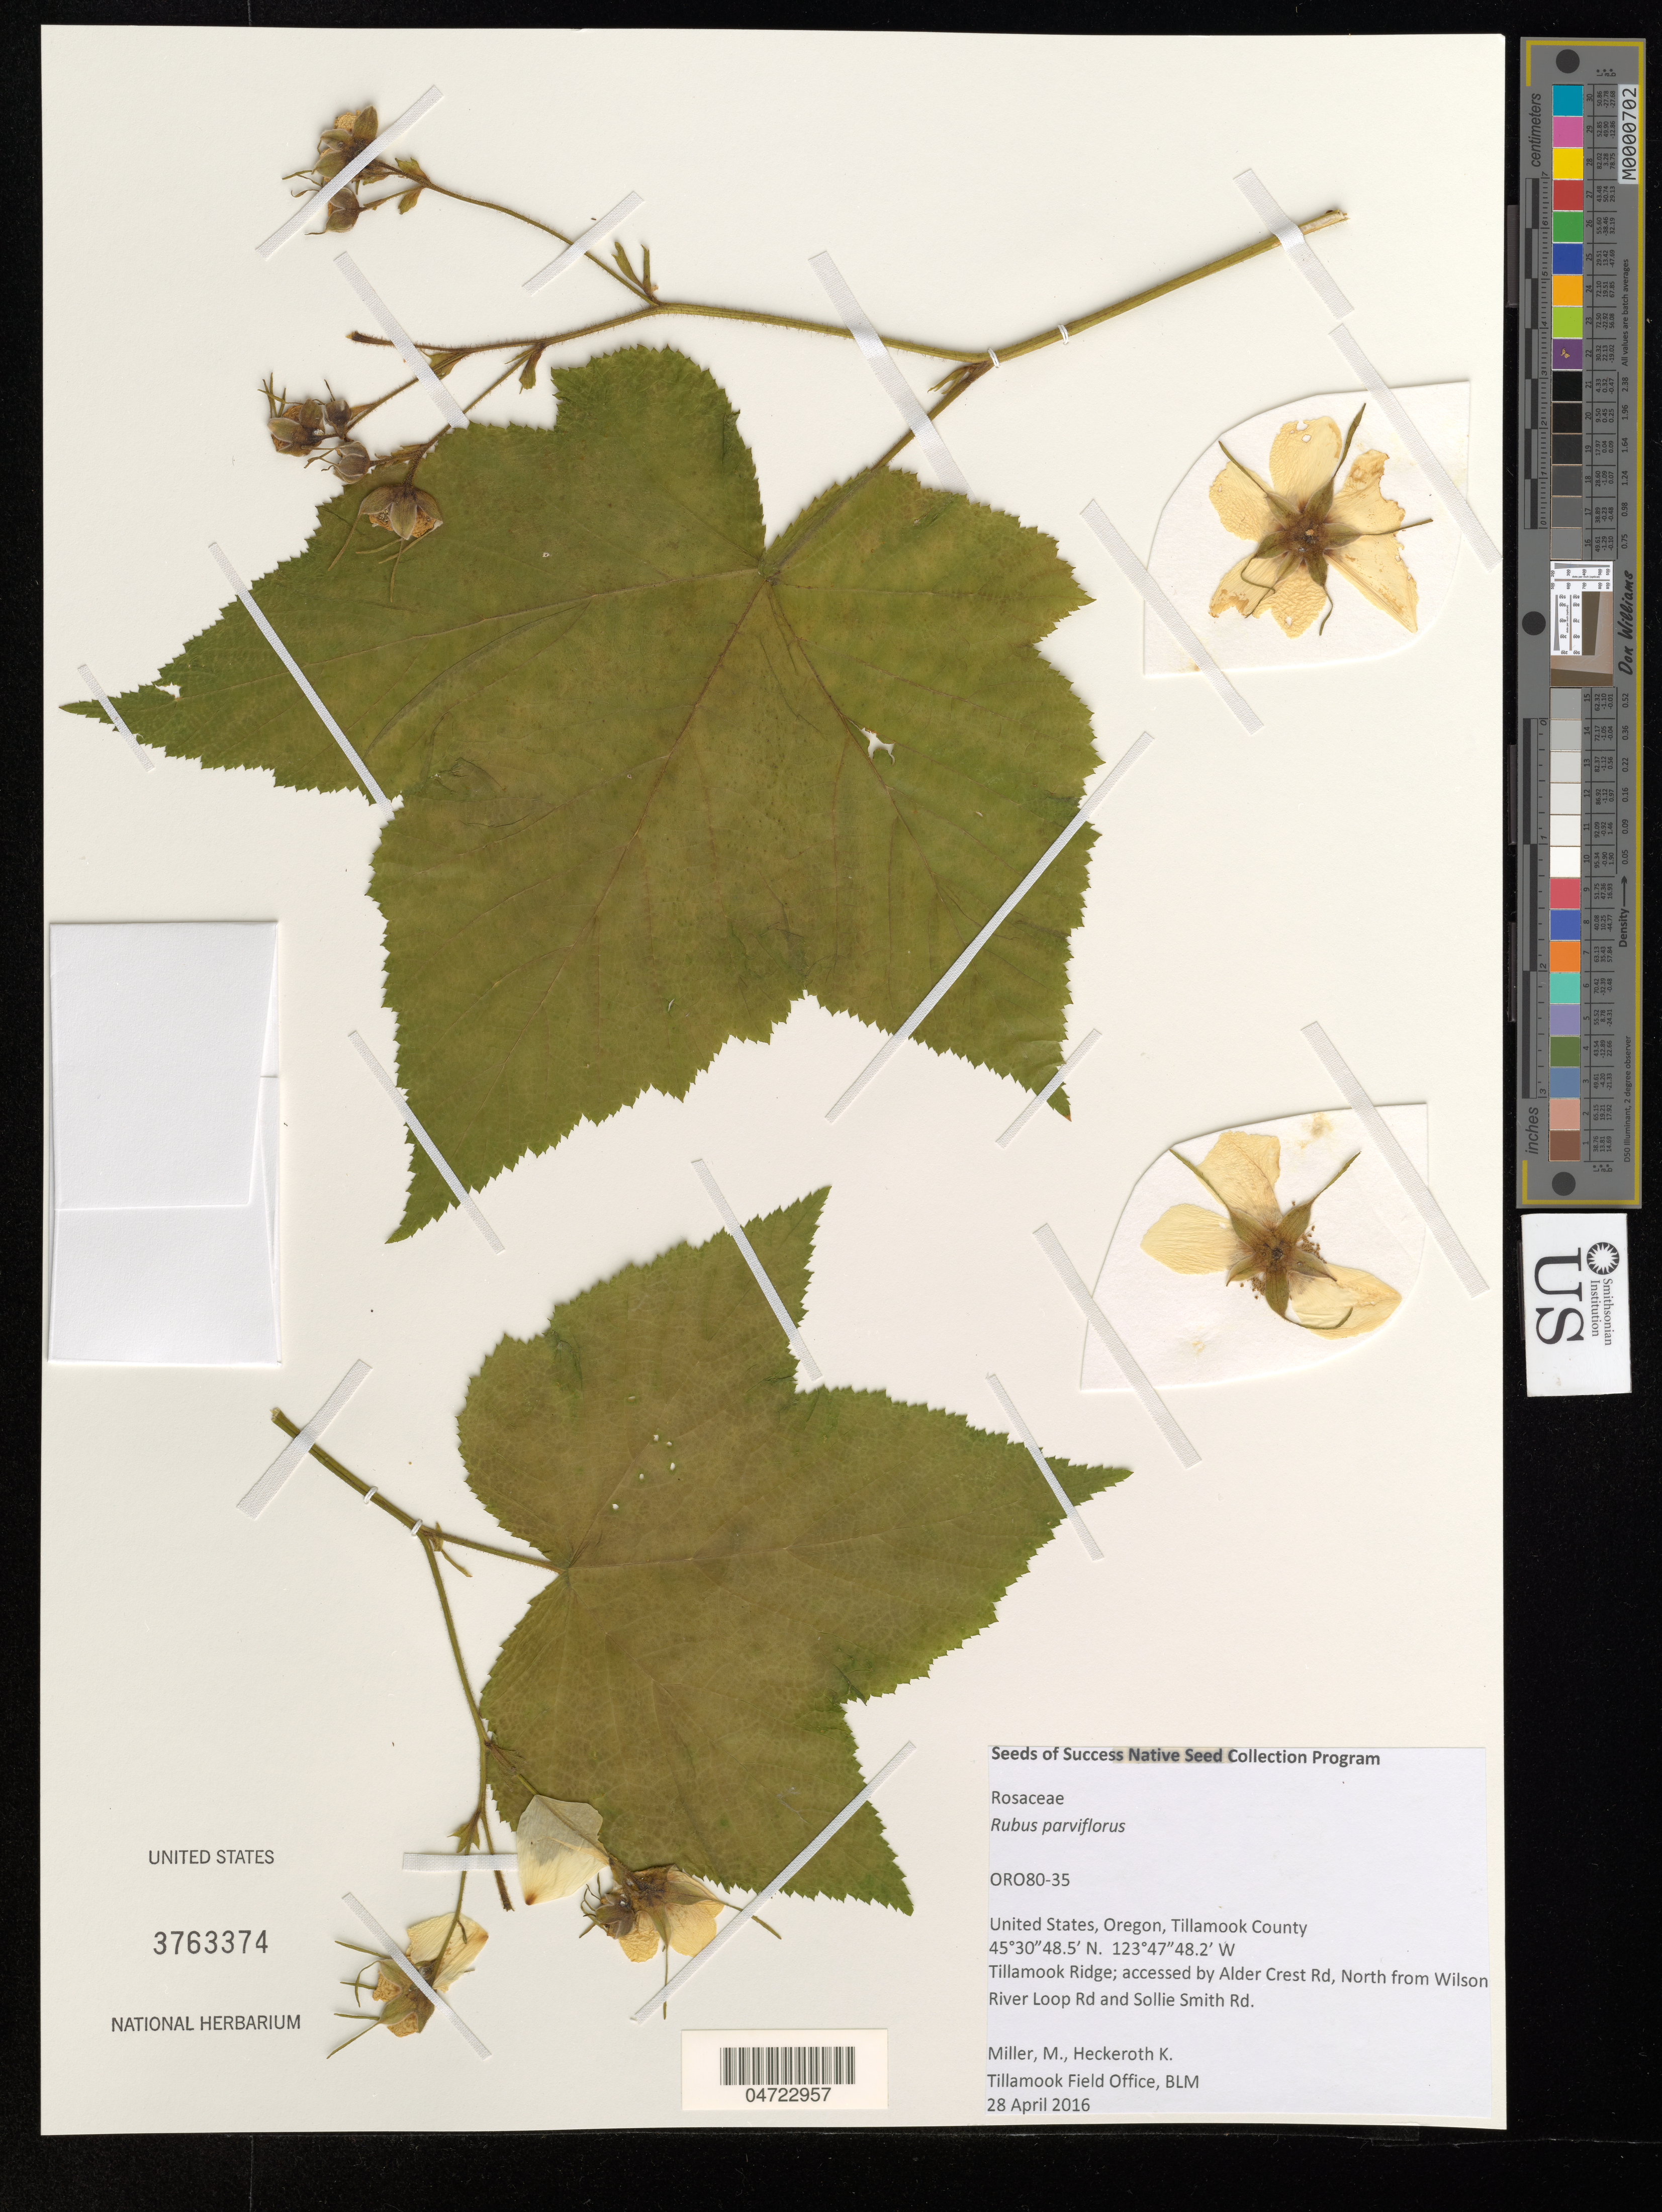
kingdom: Plantae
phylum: Tracheophyta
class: Magnoliopsida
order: Rosales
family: Rosaceae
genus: Rubus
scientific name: Rubus parviflorus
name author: Nutt.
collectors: M. Miller & K. Heckeroth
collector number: ORO80-35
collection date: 2016-04-28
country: United States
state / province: Oregon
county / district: Tillamook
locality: Tillamook County. Tillamook Ridge; accessed by Alder Crest Rd, North from Wilson River Loop Rd and Sollie Smith Rd.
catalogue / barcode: US 3763374